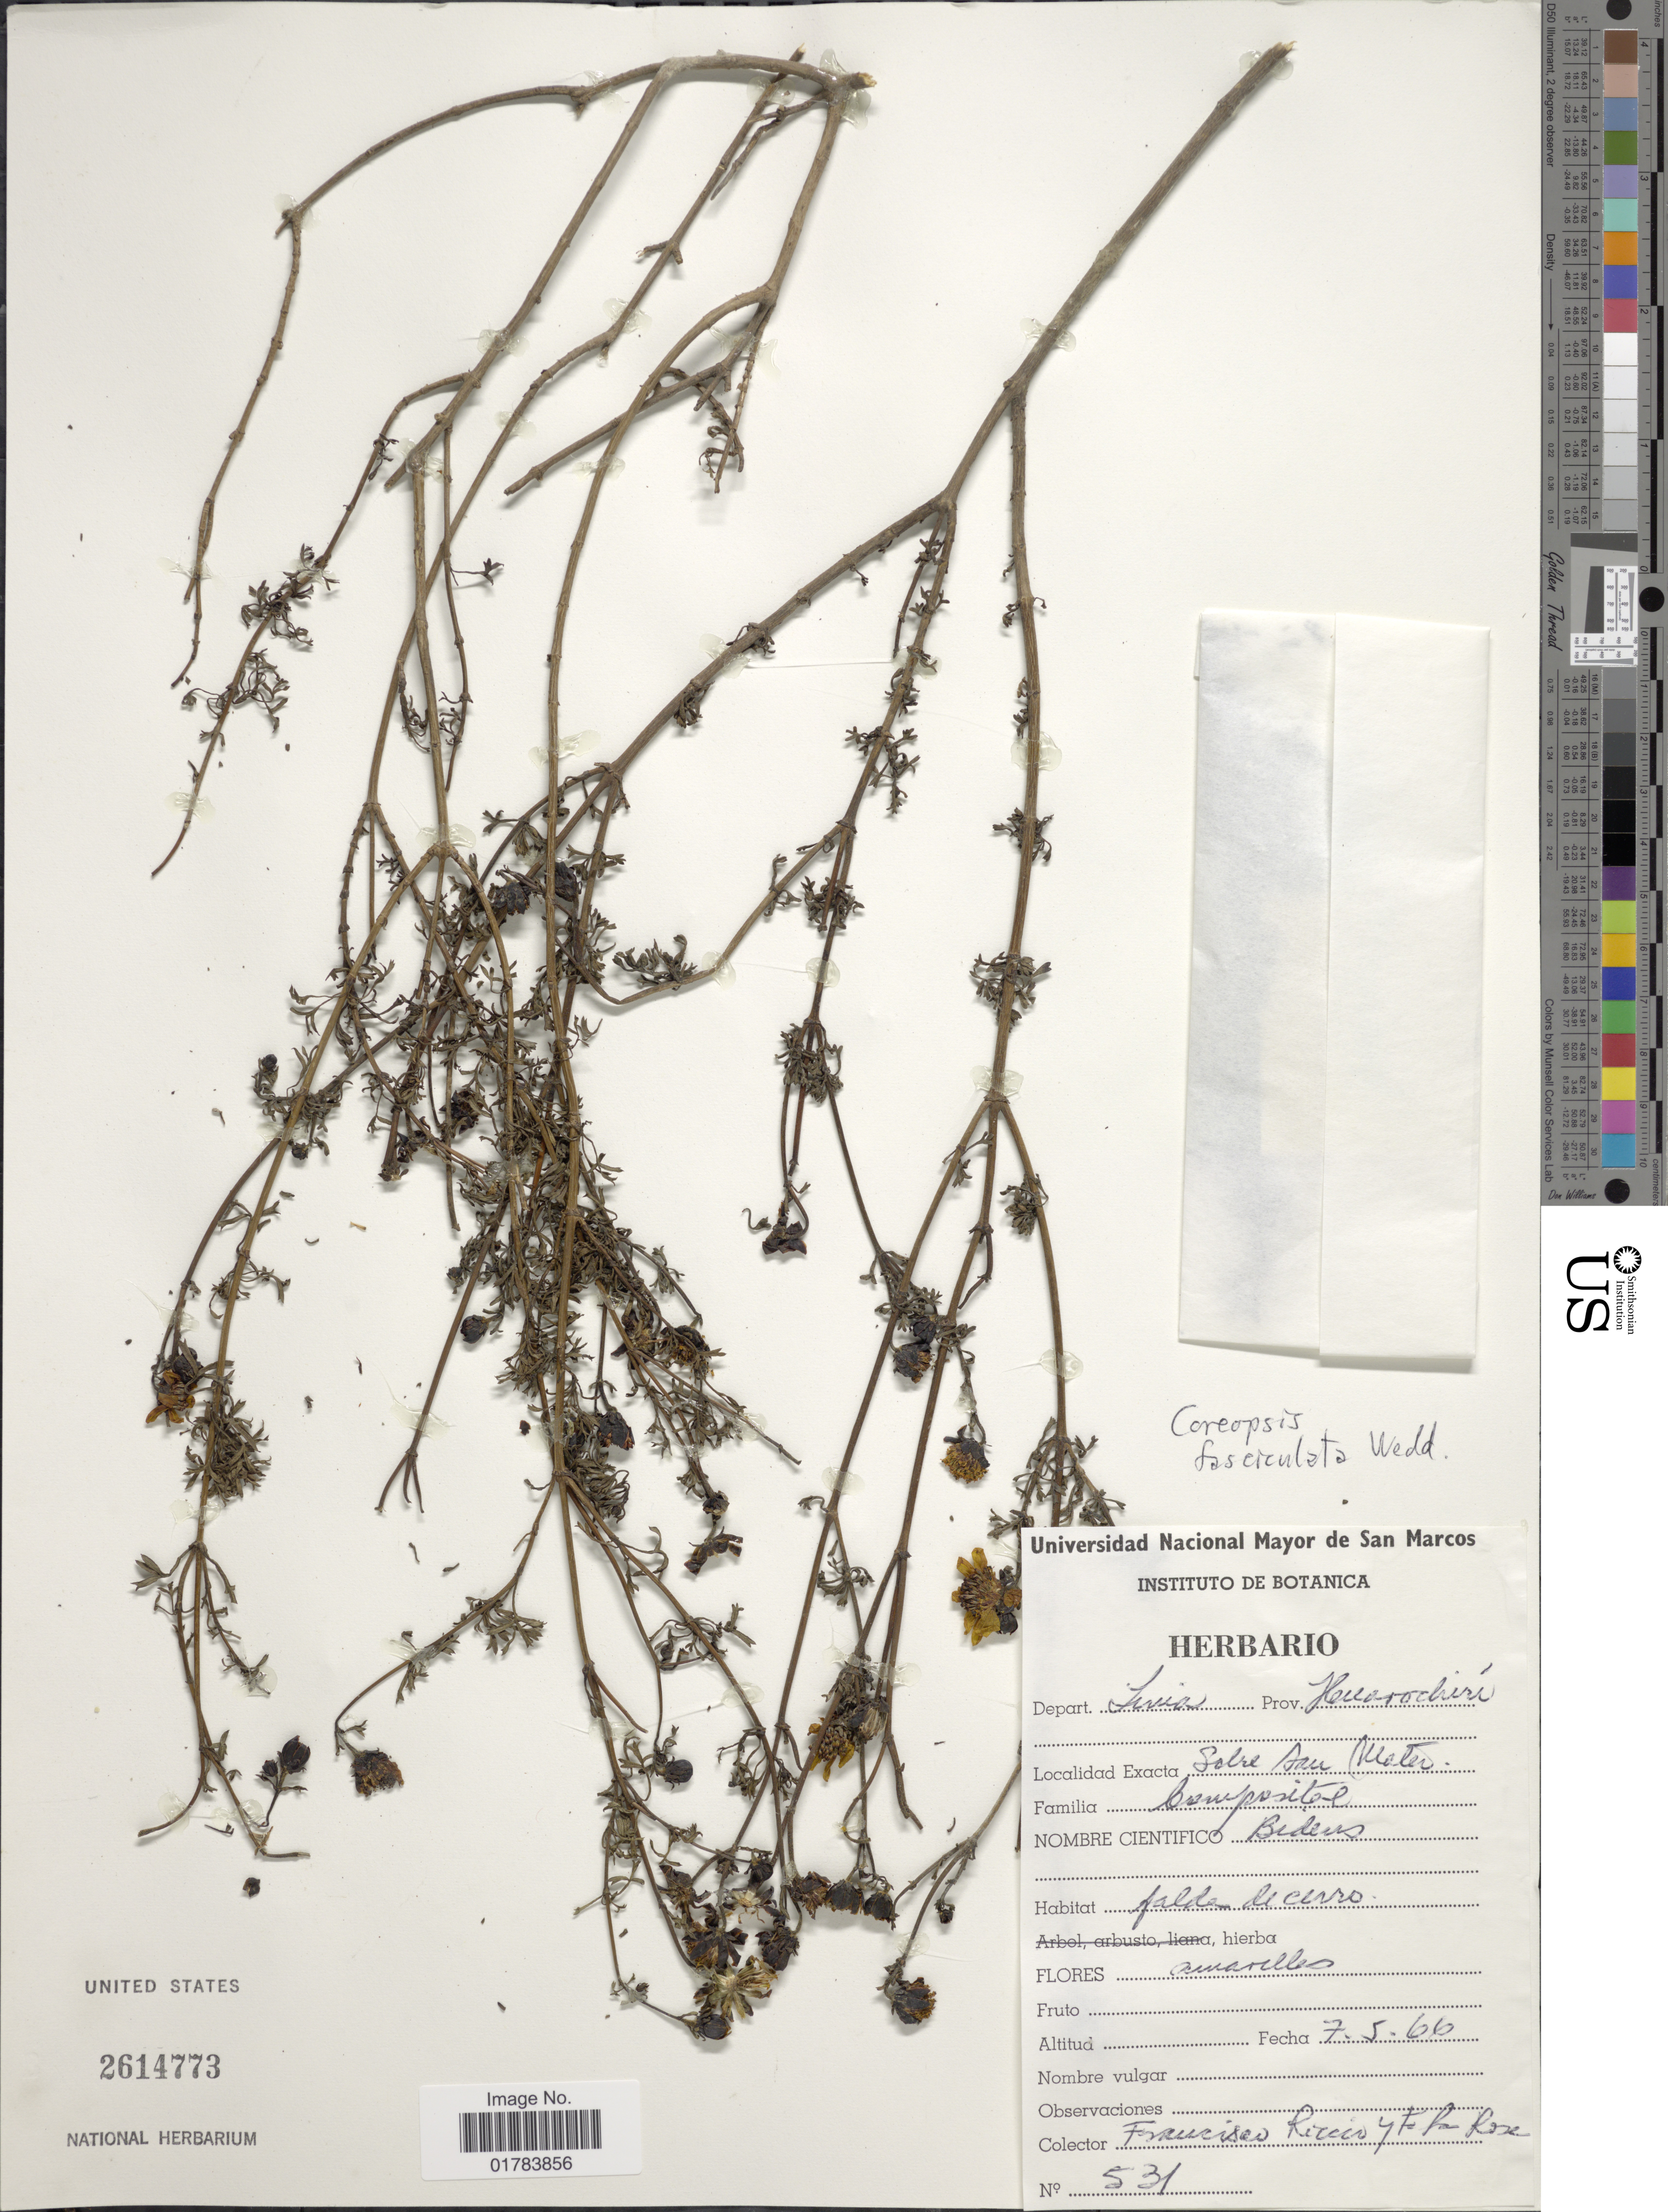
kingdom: Plantae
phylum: Tracheophyta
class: Magnoliopsida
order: Asterales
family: Asteraceae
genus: Coreopsis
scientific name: Coreopsis fasciculata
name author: Wedd.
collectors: F. Rircio & F. H. Rose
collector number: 531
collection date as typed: Transcribed d/m/y: 7/5/66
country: Peru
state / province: Lima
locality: Prov.: Huarochiri, Sobre San Mateo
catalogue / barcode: US 2614773